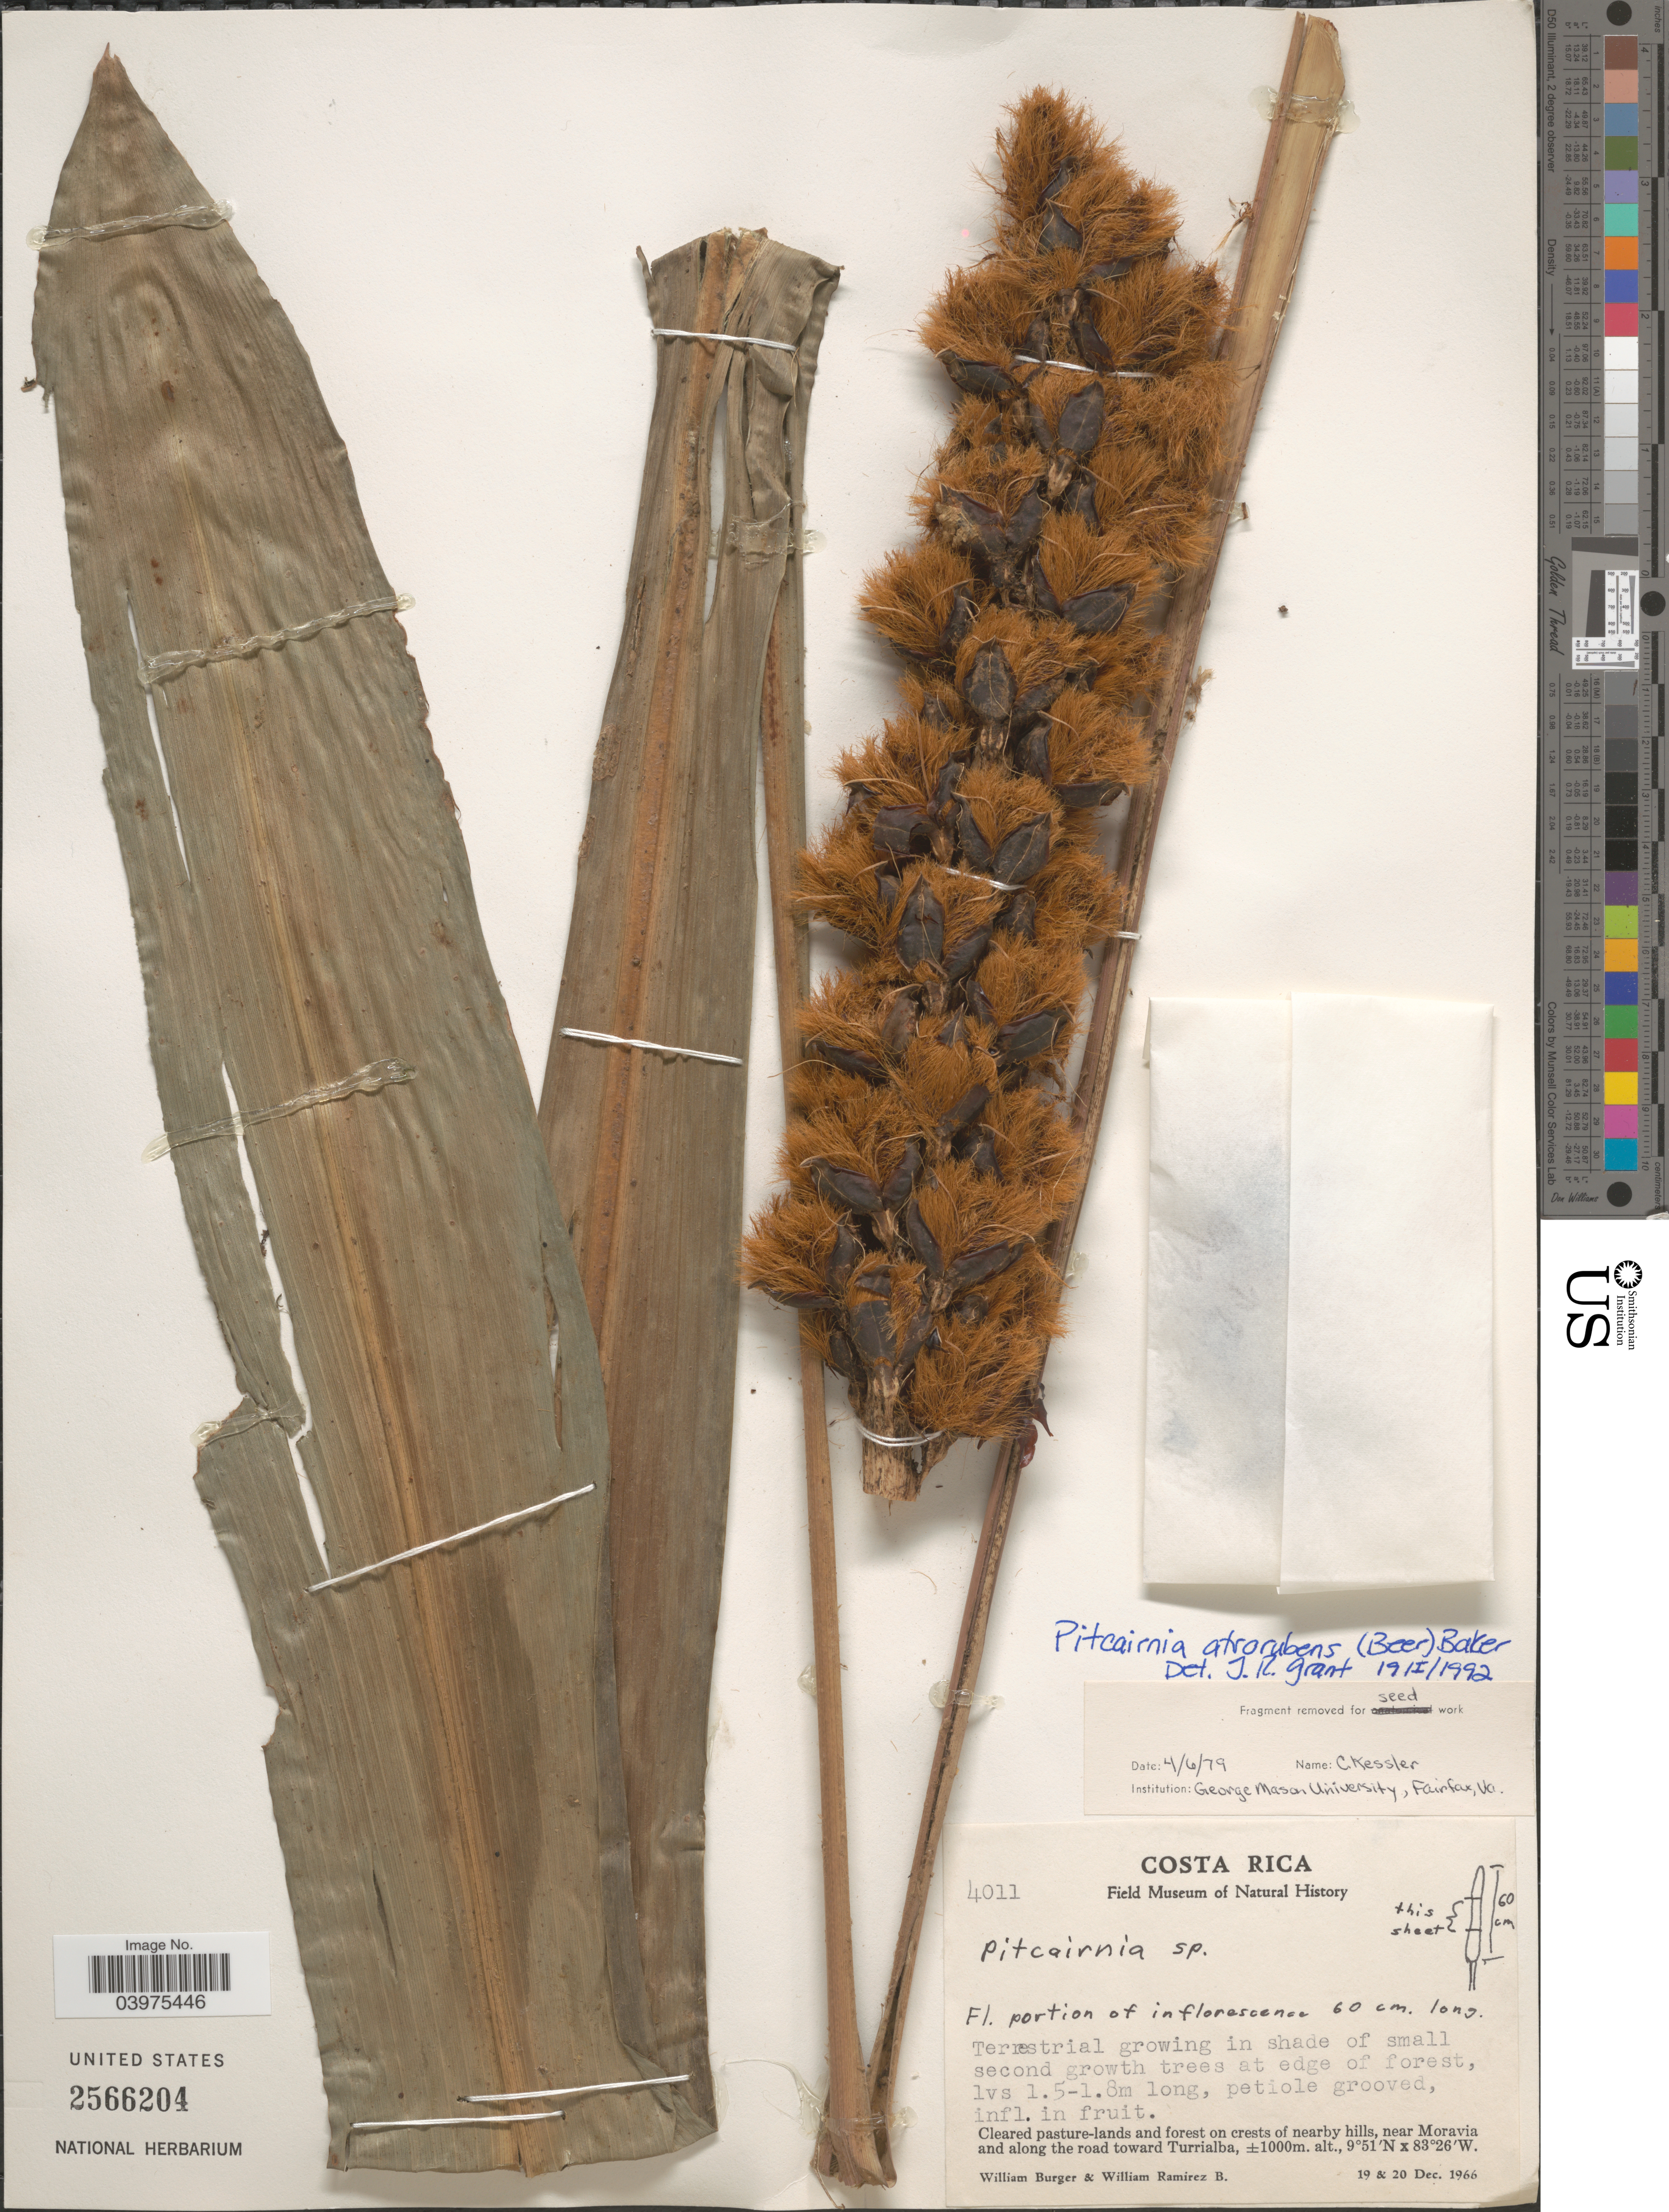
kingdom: Plantae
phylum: Tracheophyta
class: Liliopsida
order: Poales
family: Bromeliaceae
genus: Pitcairnia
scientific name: Pitcairnia atrorubens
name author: (Beer) Baker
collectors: W. Burger & W. Ramirez B.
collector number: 4011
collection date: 1966-12-19/1966-12-20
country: Costa Rica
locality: Cleared pasture-lands and forest on crest of nerby hills, near Moraiva and along the road toward Turrialba.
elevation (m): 1000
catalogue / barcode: US 2566204